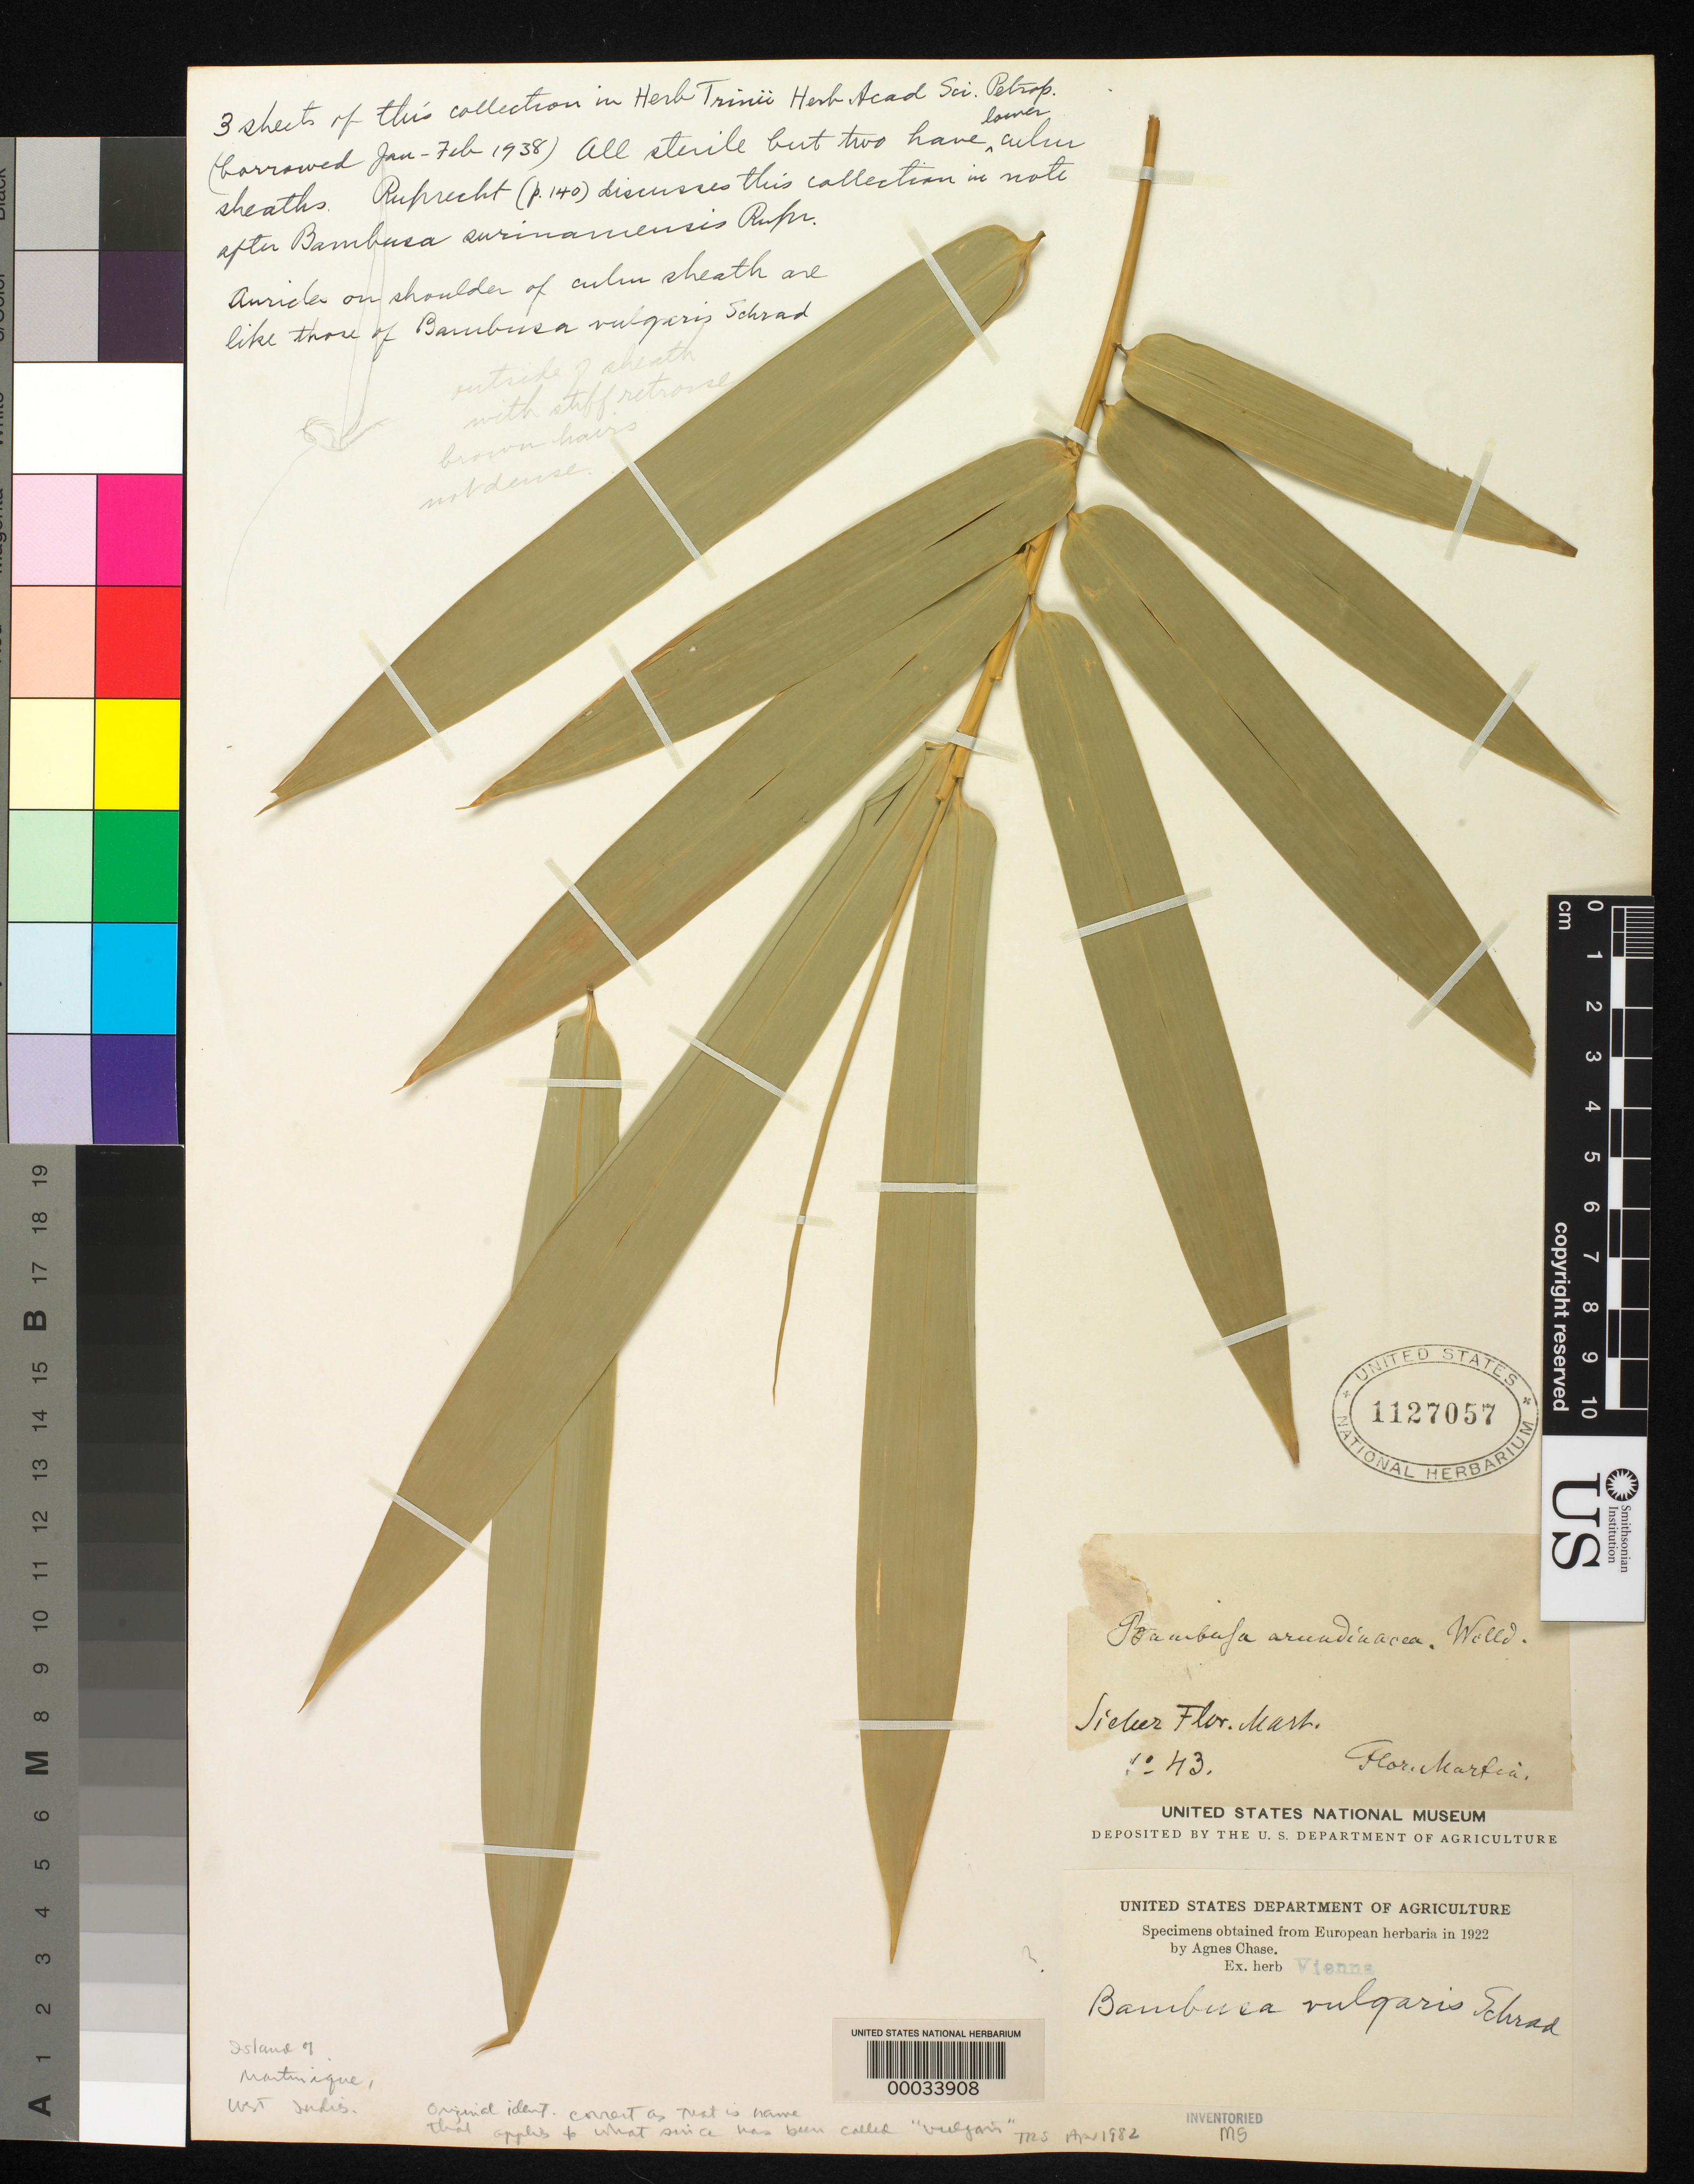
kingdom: Plantae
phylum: Tracheophyta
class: Liliopsida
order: Poales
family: Poaceae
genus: Bambusa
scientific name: Bambusa glaucescens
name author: (Willd.) Merr.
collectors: G. Marfia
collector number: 43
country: Martinique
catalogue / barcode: US 1127057